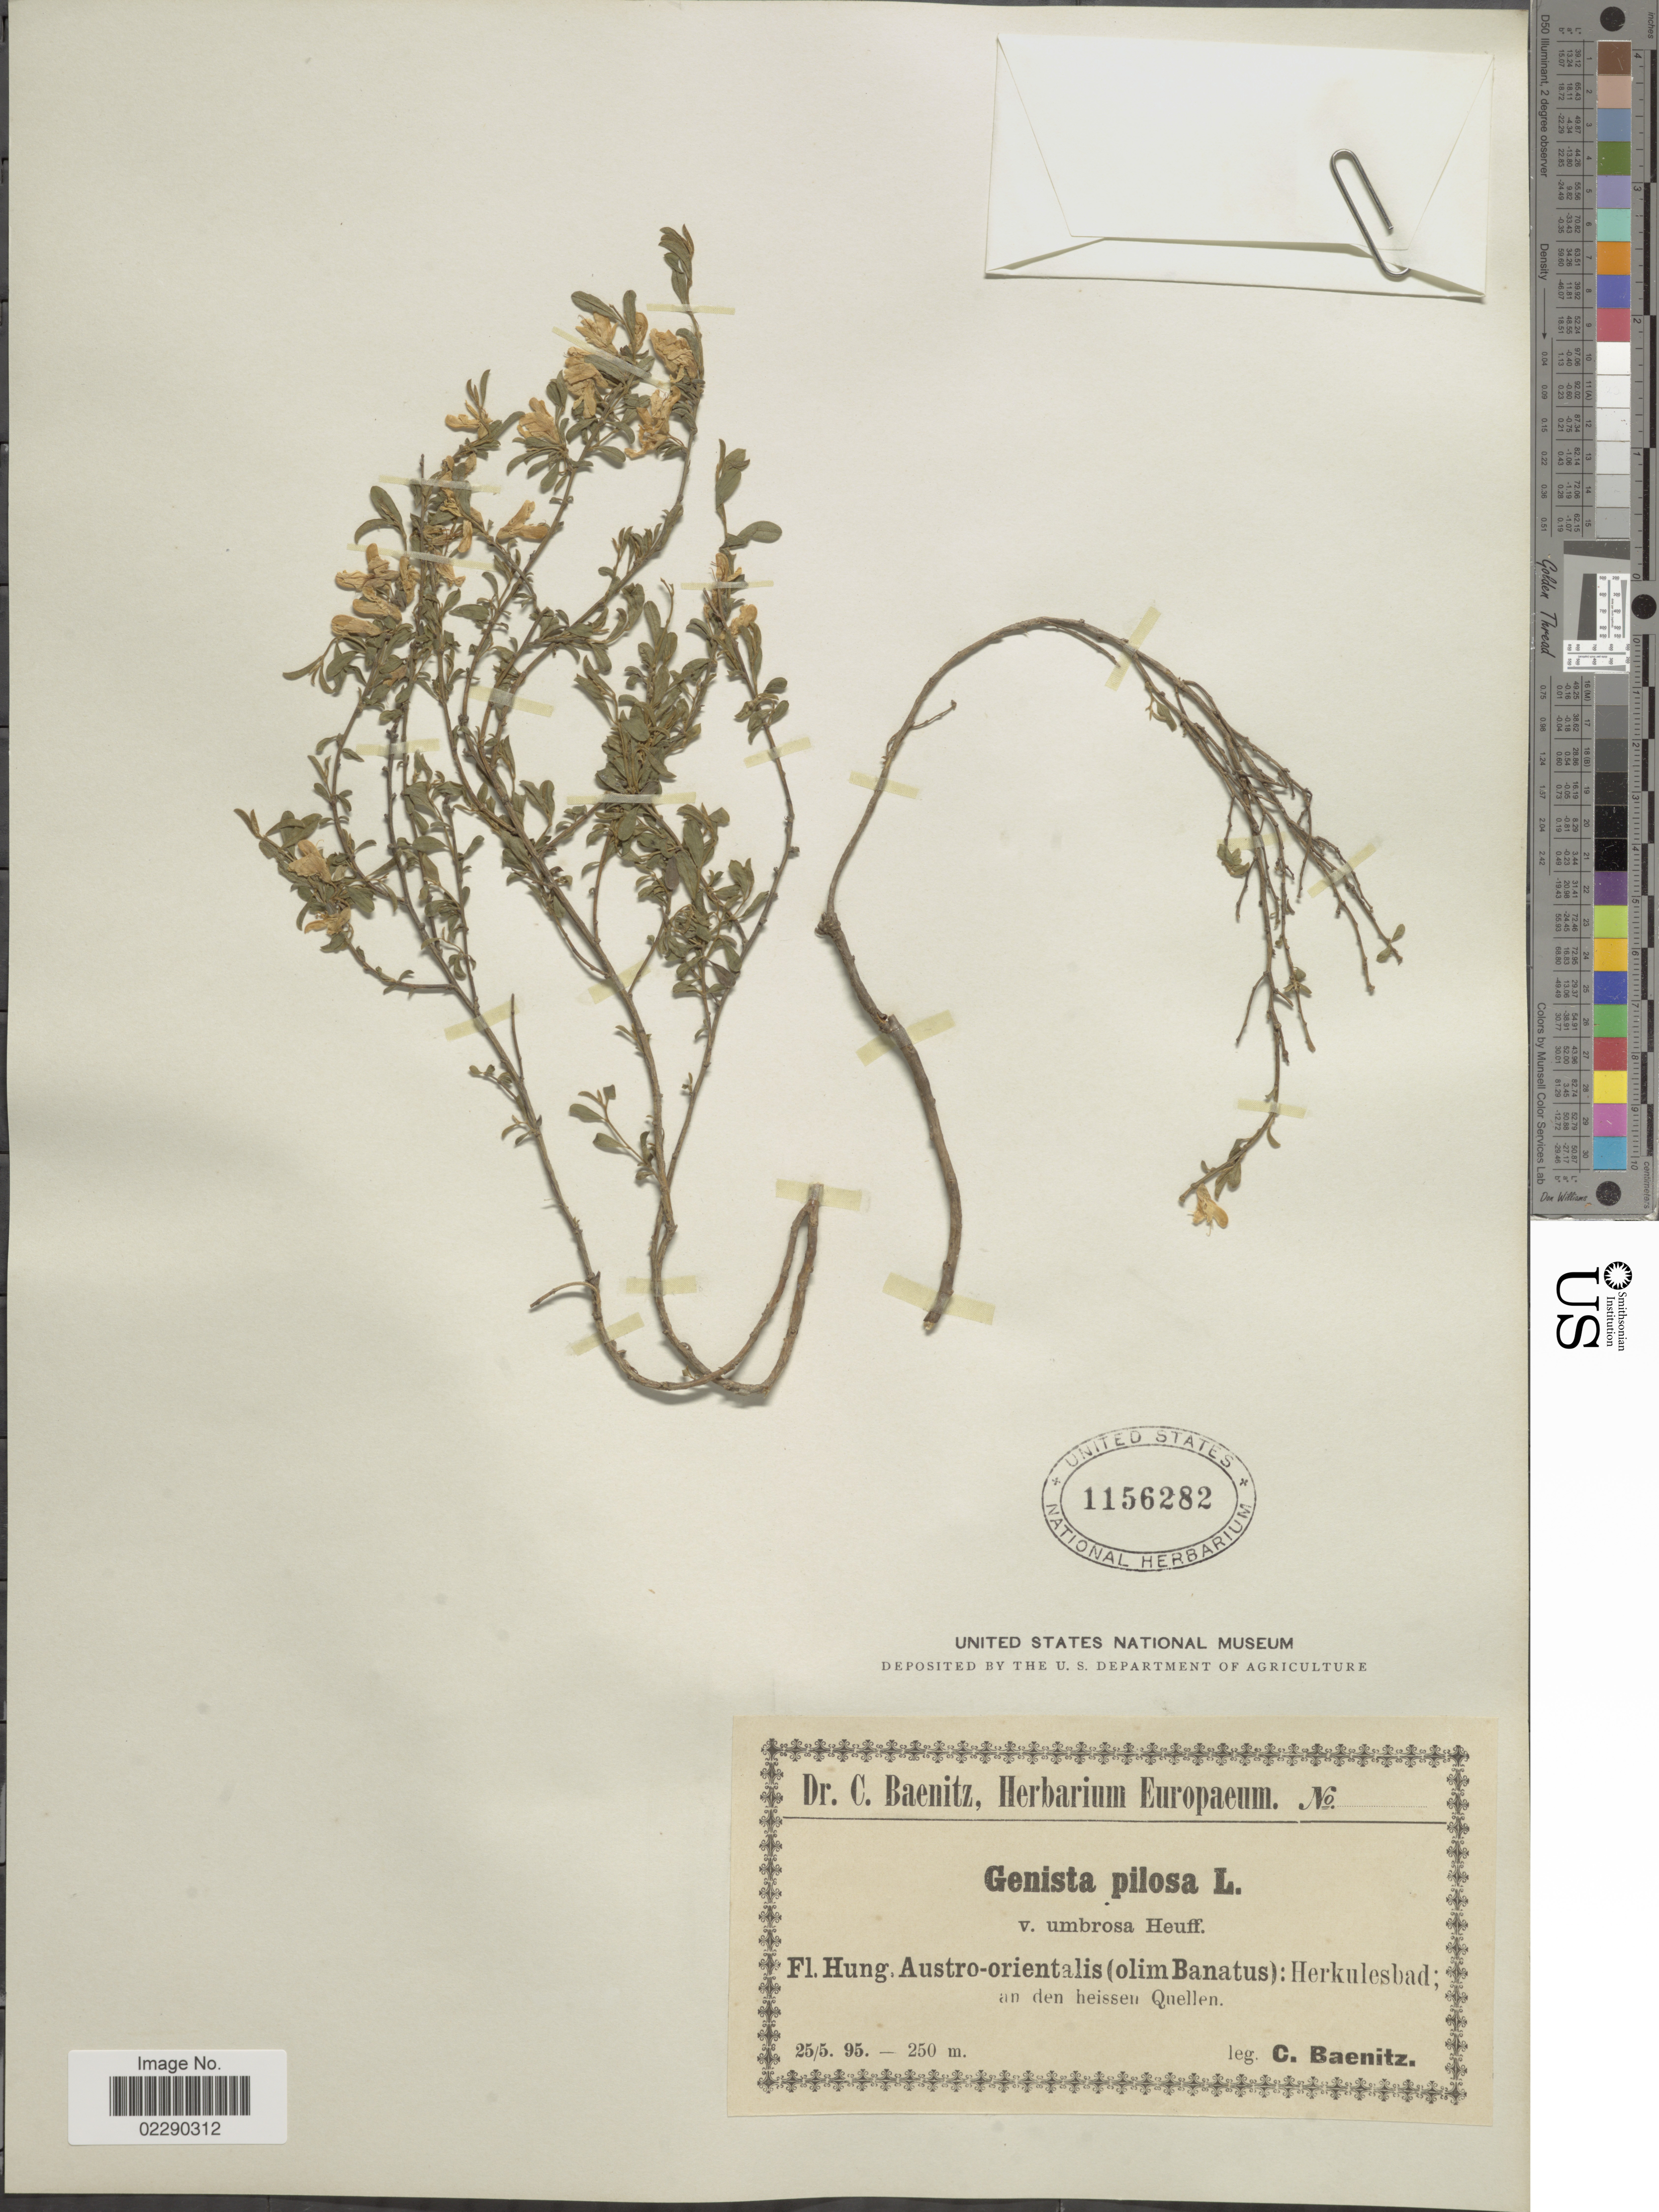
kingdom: Plantae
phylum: Tracheophyta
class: Magnoliopsida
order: Fabales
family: Fabaceae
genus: Genista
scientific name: Genista pilosa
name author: L.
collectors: C. G. Baenitz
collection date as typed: Transcribed d/m/y: 25/5/95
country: Hungary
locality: Hung. Austro-orientalis (olim Banatus), Herkulesbad, an den heissen Quellen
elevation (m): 250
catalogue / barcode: US 1156282